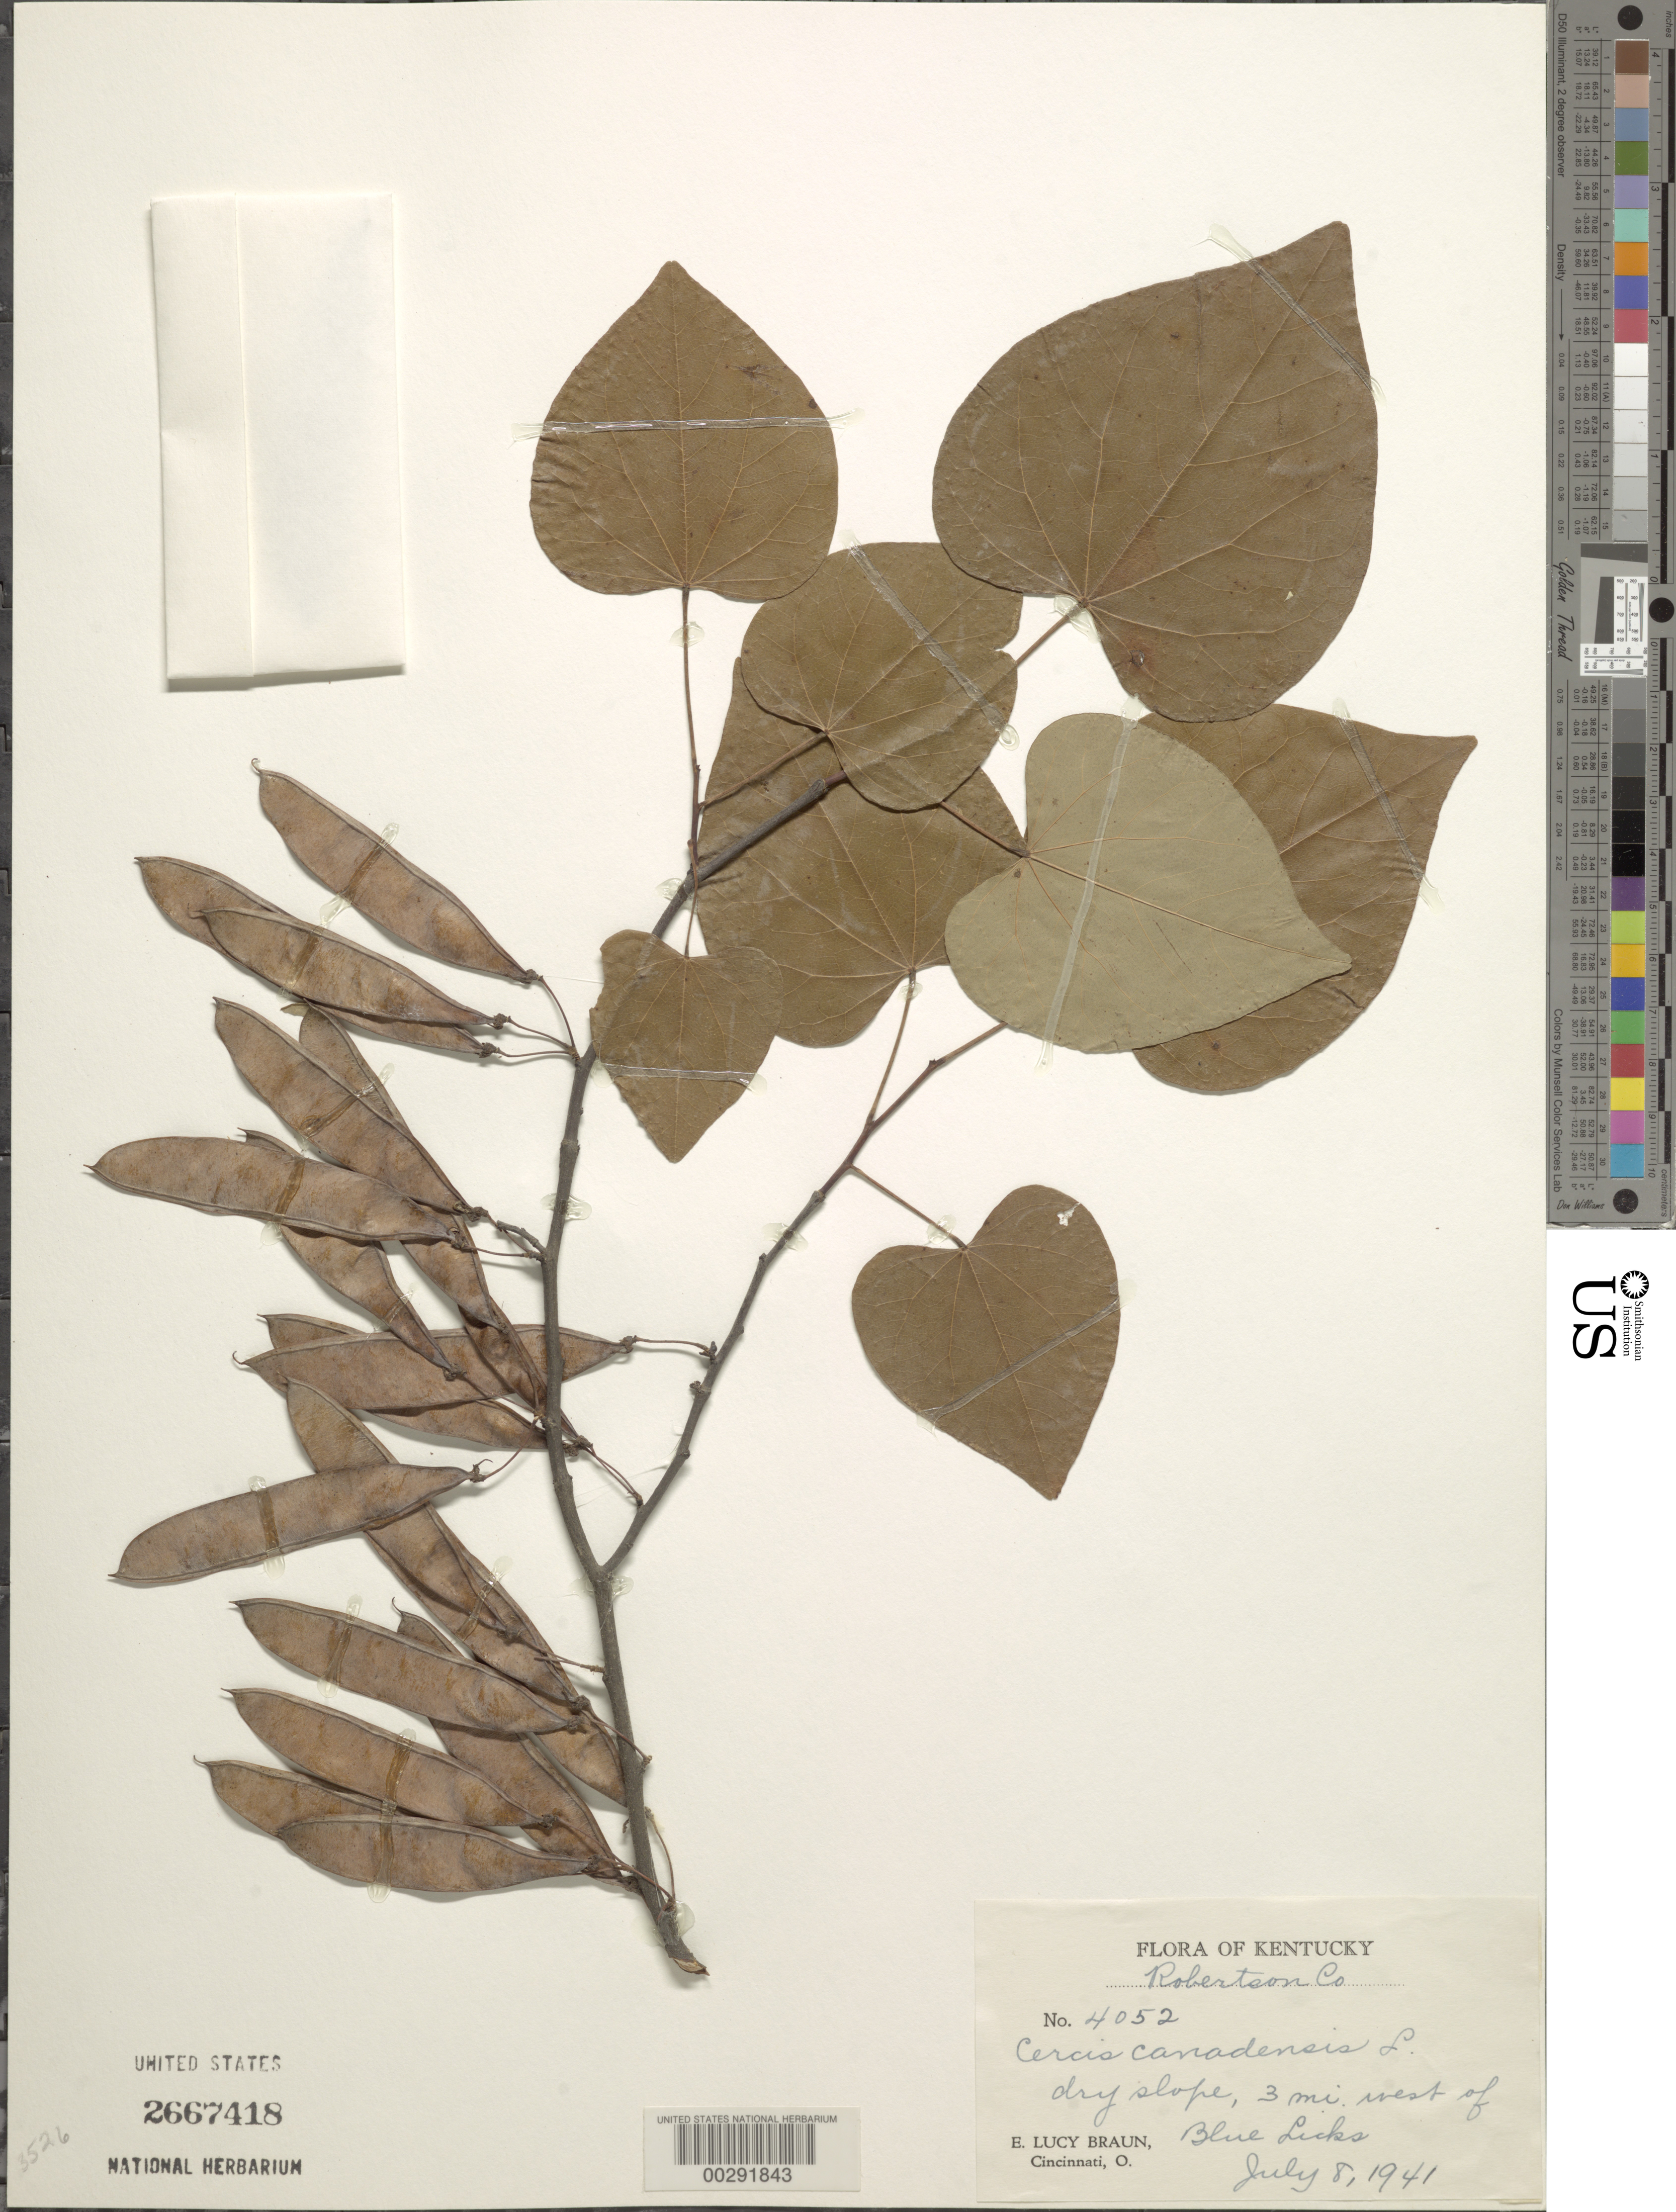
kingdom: Plantae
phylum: Tracheophyta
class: Magnoliopsida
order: Fabales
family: Fabaceae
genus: Cercis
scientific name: Cercis canadensis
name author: L.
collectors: E. L. Braun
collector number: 4052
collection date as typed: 08 Jul 1941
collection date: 1941-07-08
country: United States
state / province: Kentucky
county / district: Robertson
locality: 3 mi w of blue licks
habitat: Dry slope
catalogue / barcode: US 2667418